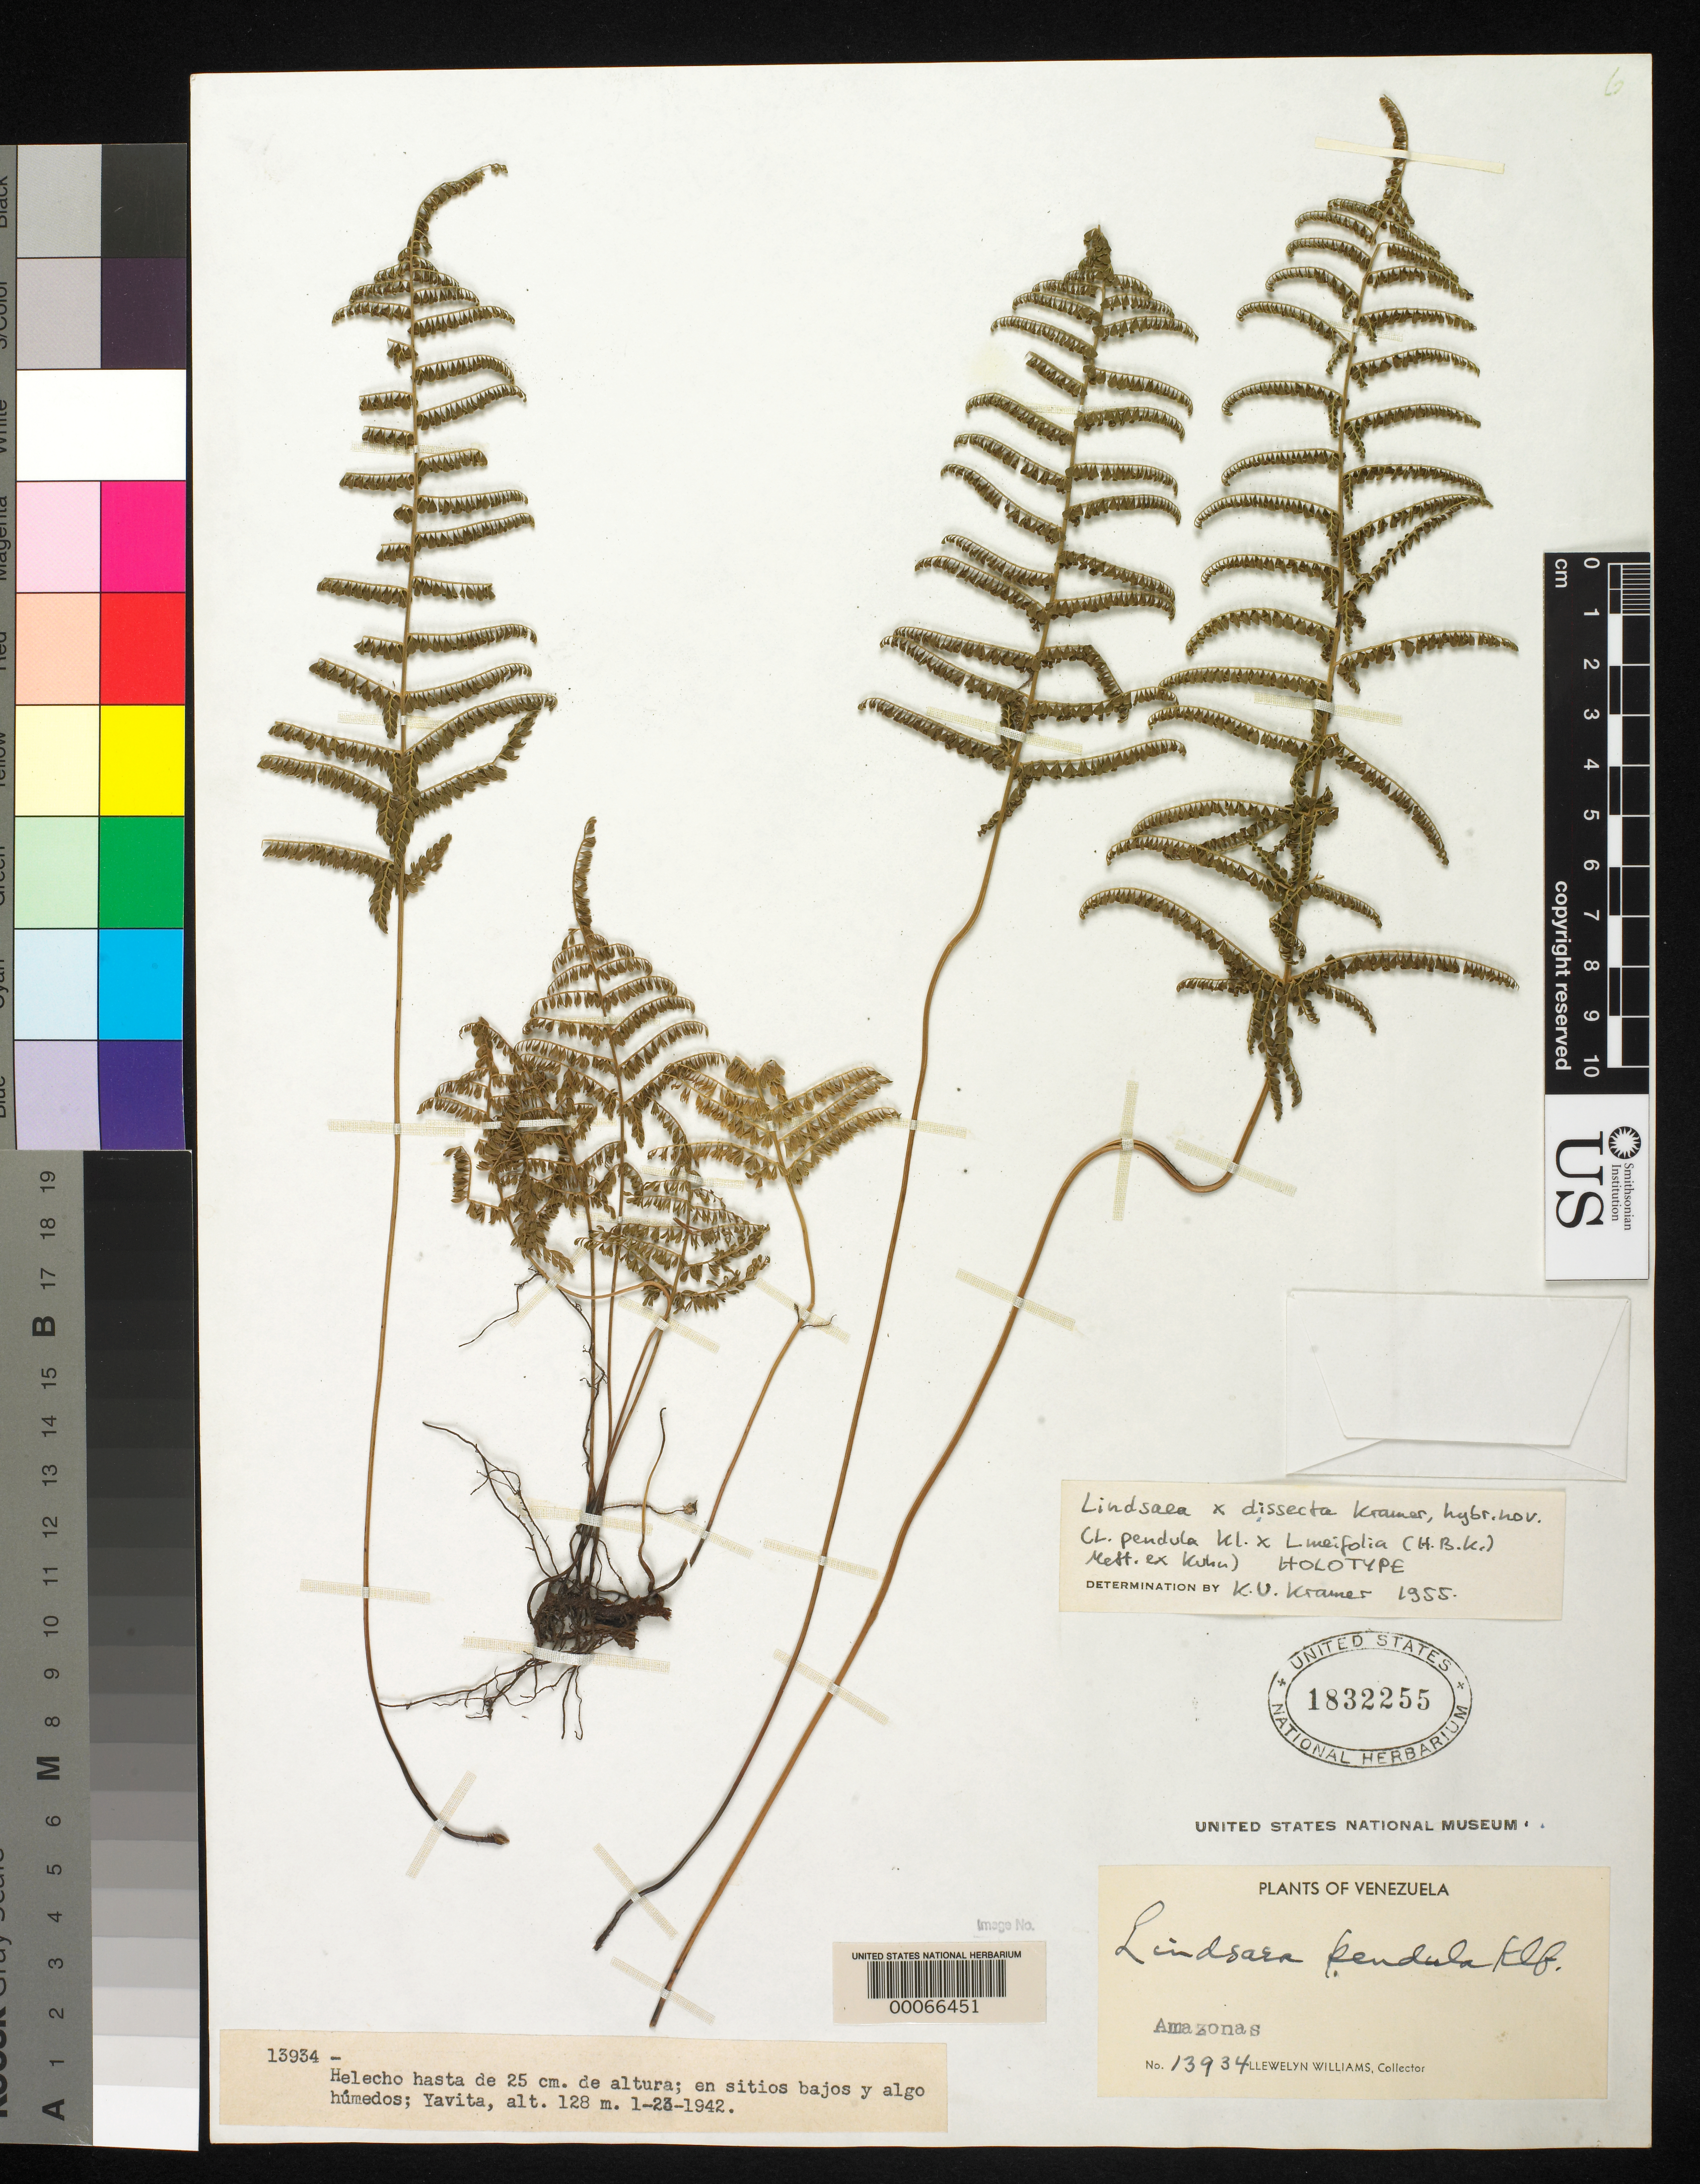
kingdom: Plantae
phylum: Tracheophyta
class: Polypodiopsida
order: Polypodiales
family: Lindsaeaceae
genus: Lindsaea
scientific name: Lindsaea dissecta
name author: K.U. Kramer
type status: Holotype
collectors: Ll. Williams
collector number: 13934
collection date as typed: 23 Jan 1942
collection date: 1942-01-23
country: Venezuela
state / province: Amazonas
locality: Yavita.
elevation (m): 128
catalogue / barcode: US 1832255